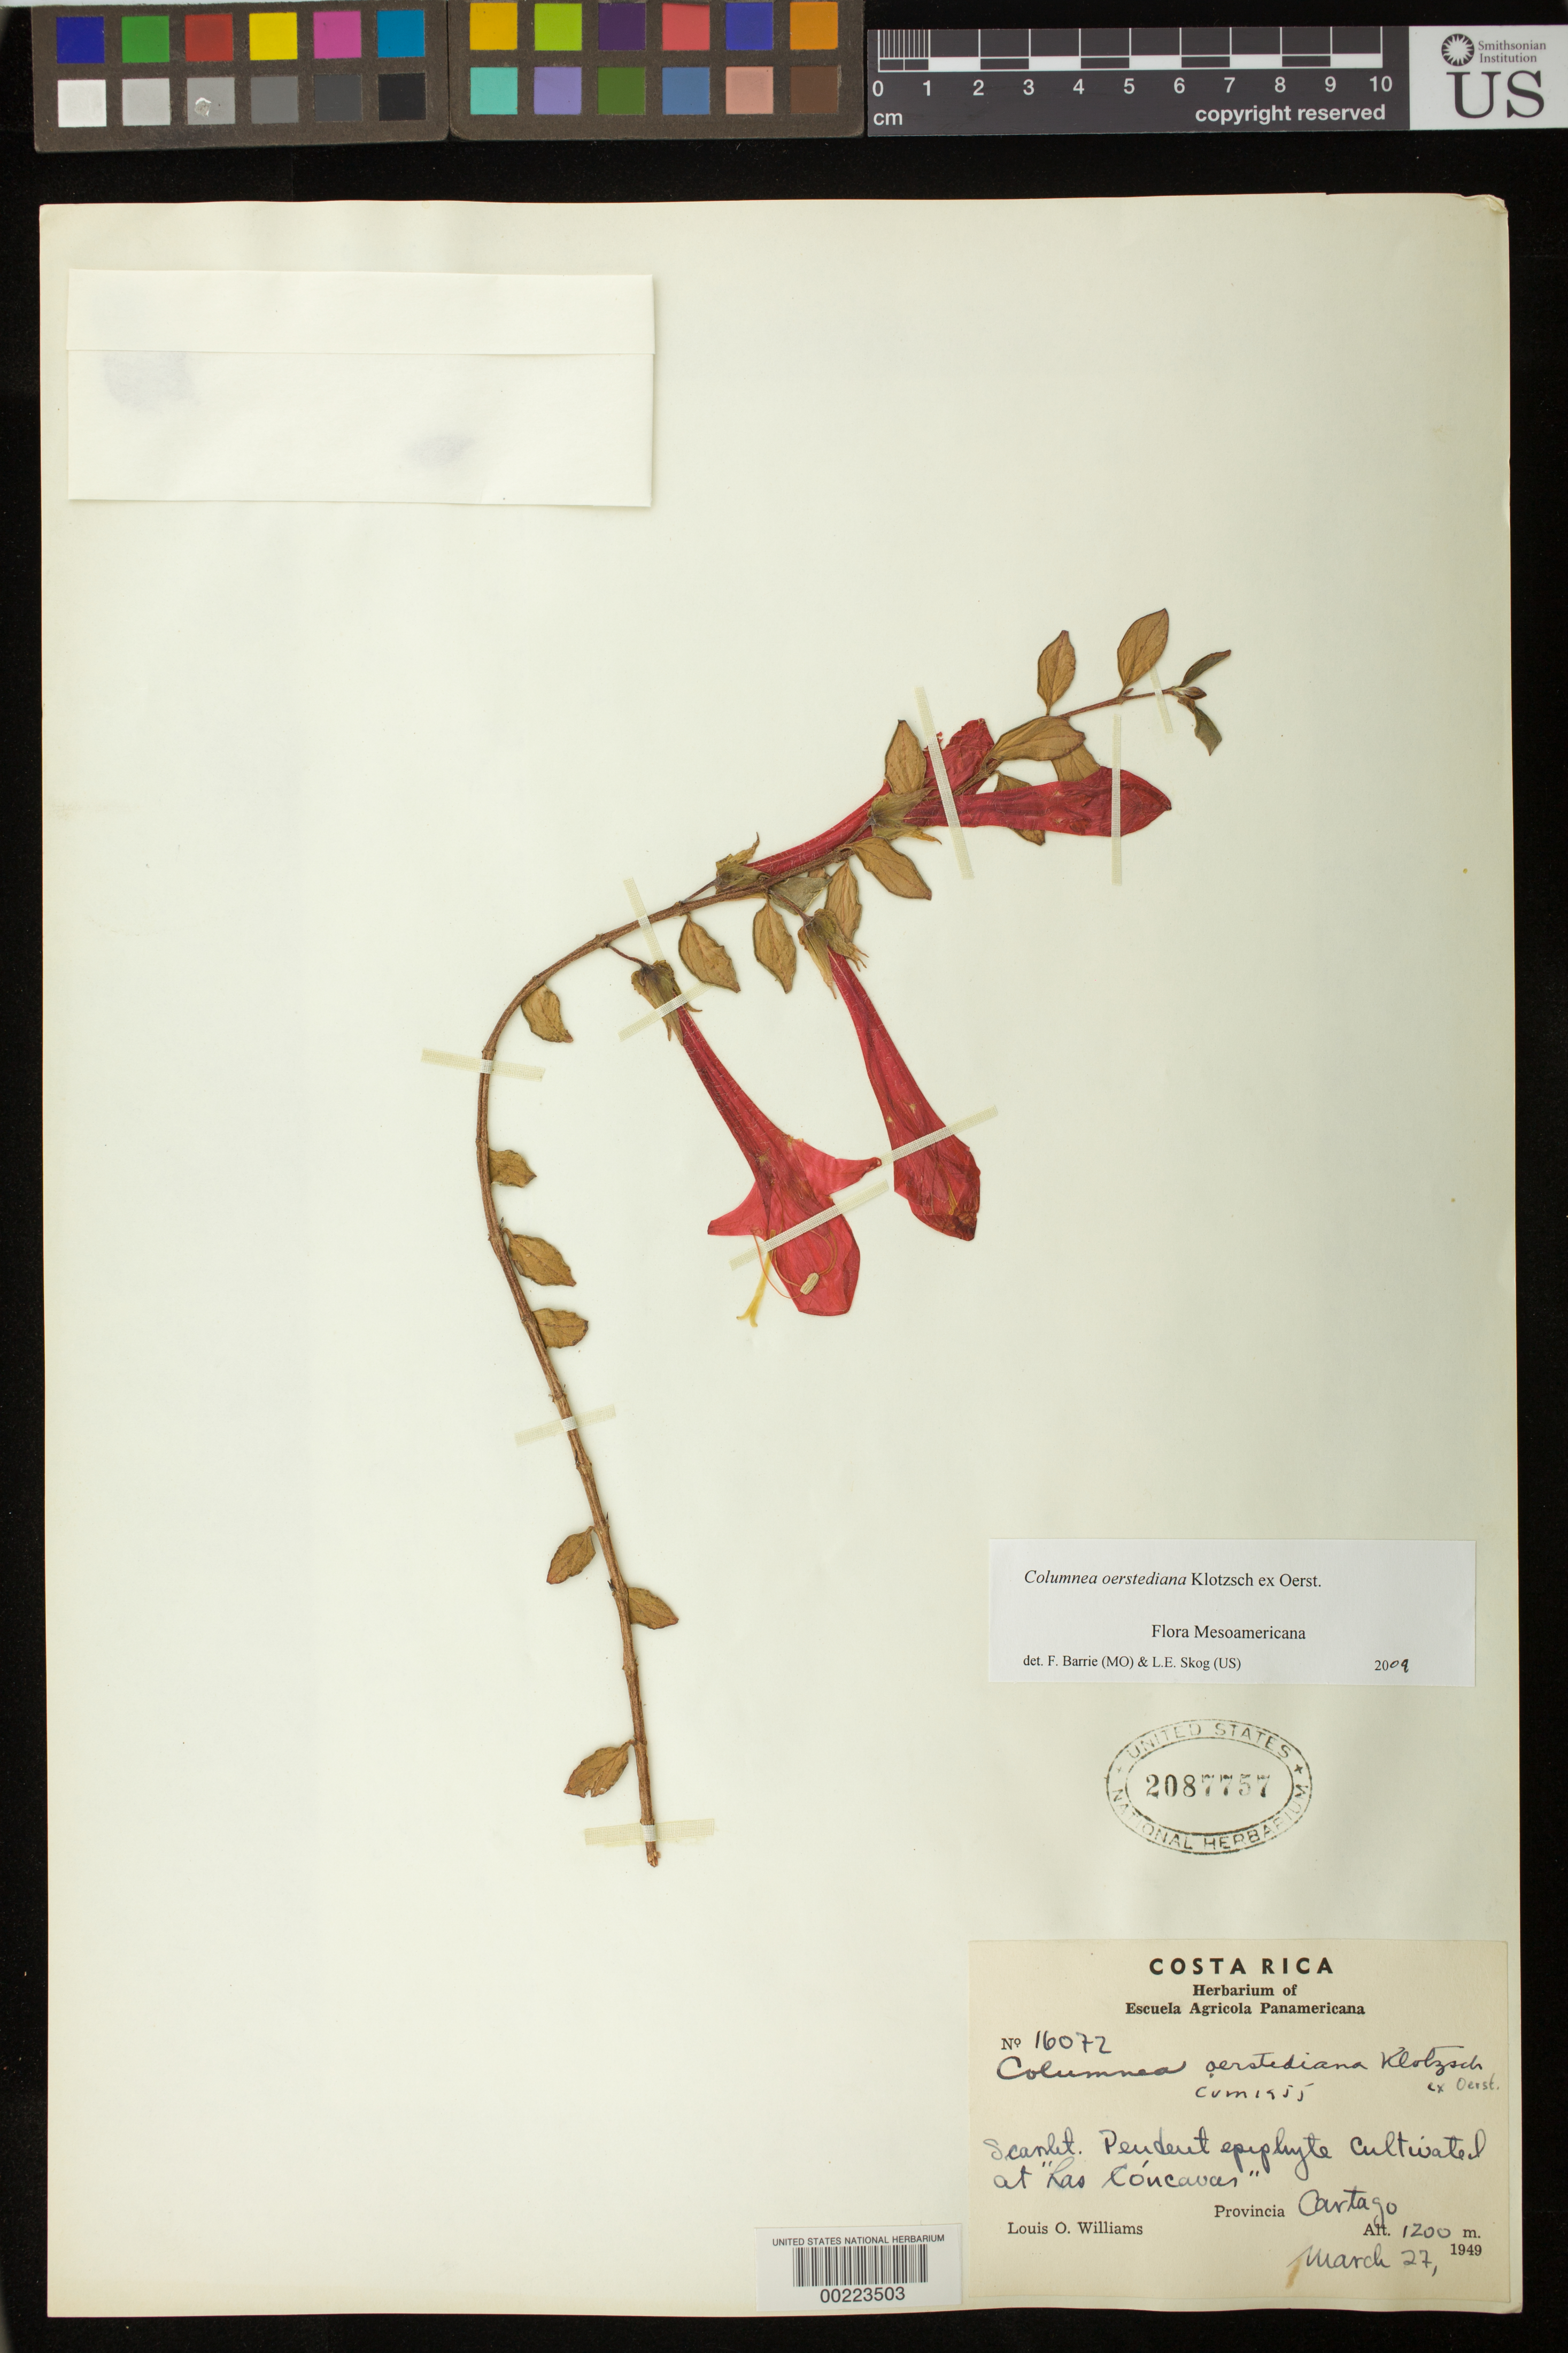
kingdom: Plantae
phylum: Tracheophyta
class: Magnoliopsida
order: Lamiales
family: Gesneriaceae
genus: Columnea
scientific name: Columnea oerstediana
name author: Klotzsch ex Oerst.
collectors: L. O. Williams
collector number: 16072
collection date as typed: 27 Mar 1949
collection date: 1949-03-27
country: Costa Rica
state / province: Cartago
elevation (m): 1200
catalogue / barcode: US 2087757